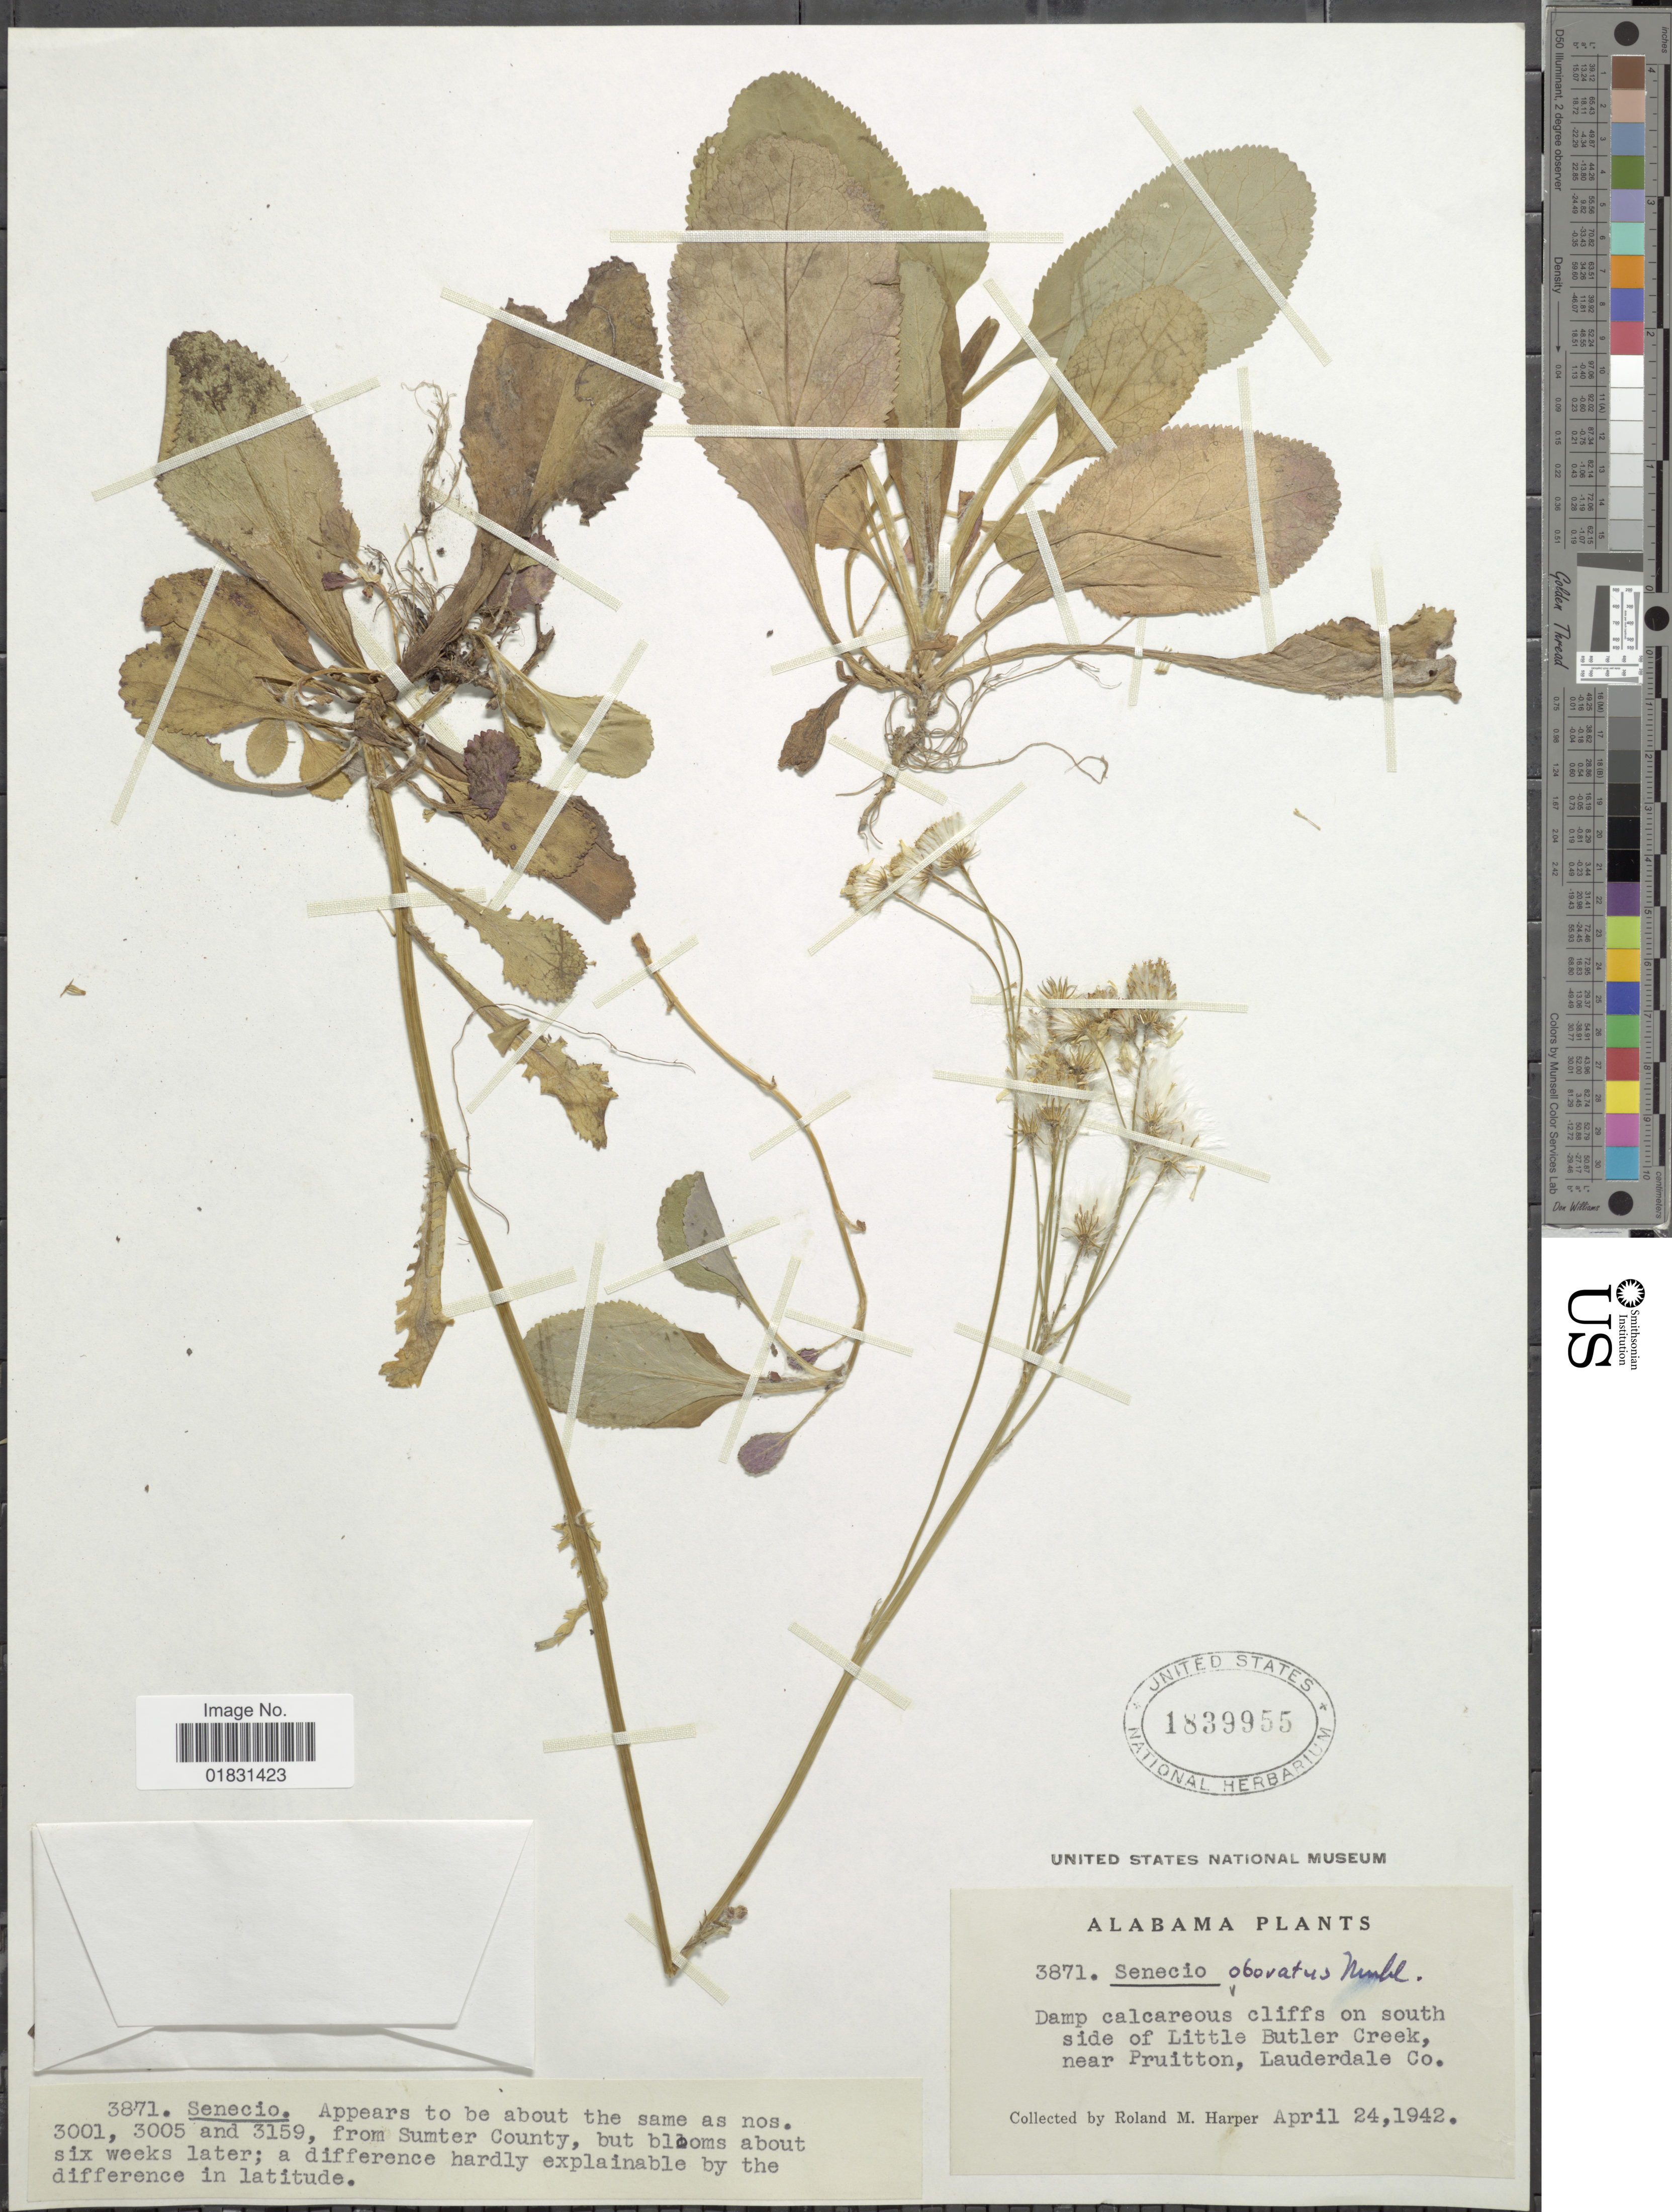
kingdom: Plantae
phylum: Tracheophyta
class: Magnoliopsida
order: Asterales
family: Asteraceae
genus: Packera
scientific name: Packera obovata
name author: (Muhl. ex Willd.) W.A. Weber & Á. Löve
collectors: R. M. Harper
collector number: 3871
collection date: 1942-04-24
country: United States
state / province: Alabama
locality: Damp calcareous cliffs on south side of Little Butler Creek, near Pruitton, Lauderdale , from Sumter County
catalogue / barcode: US 1839955